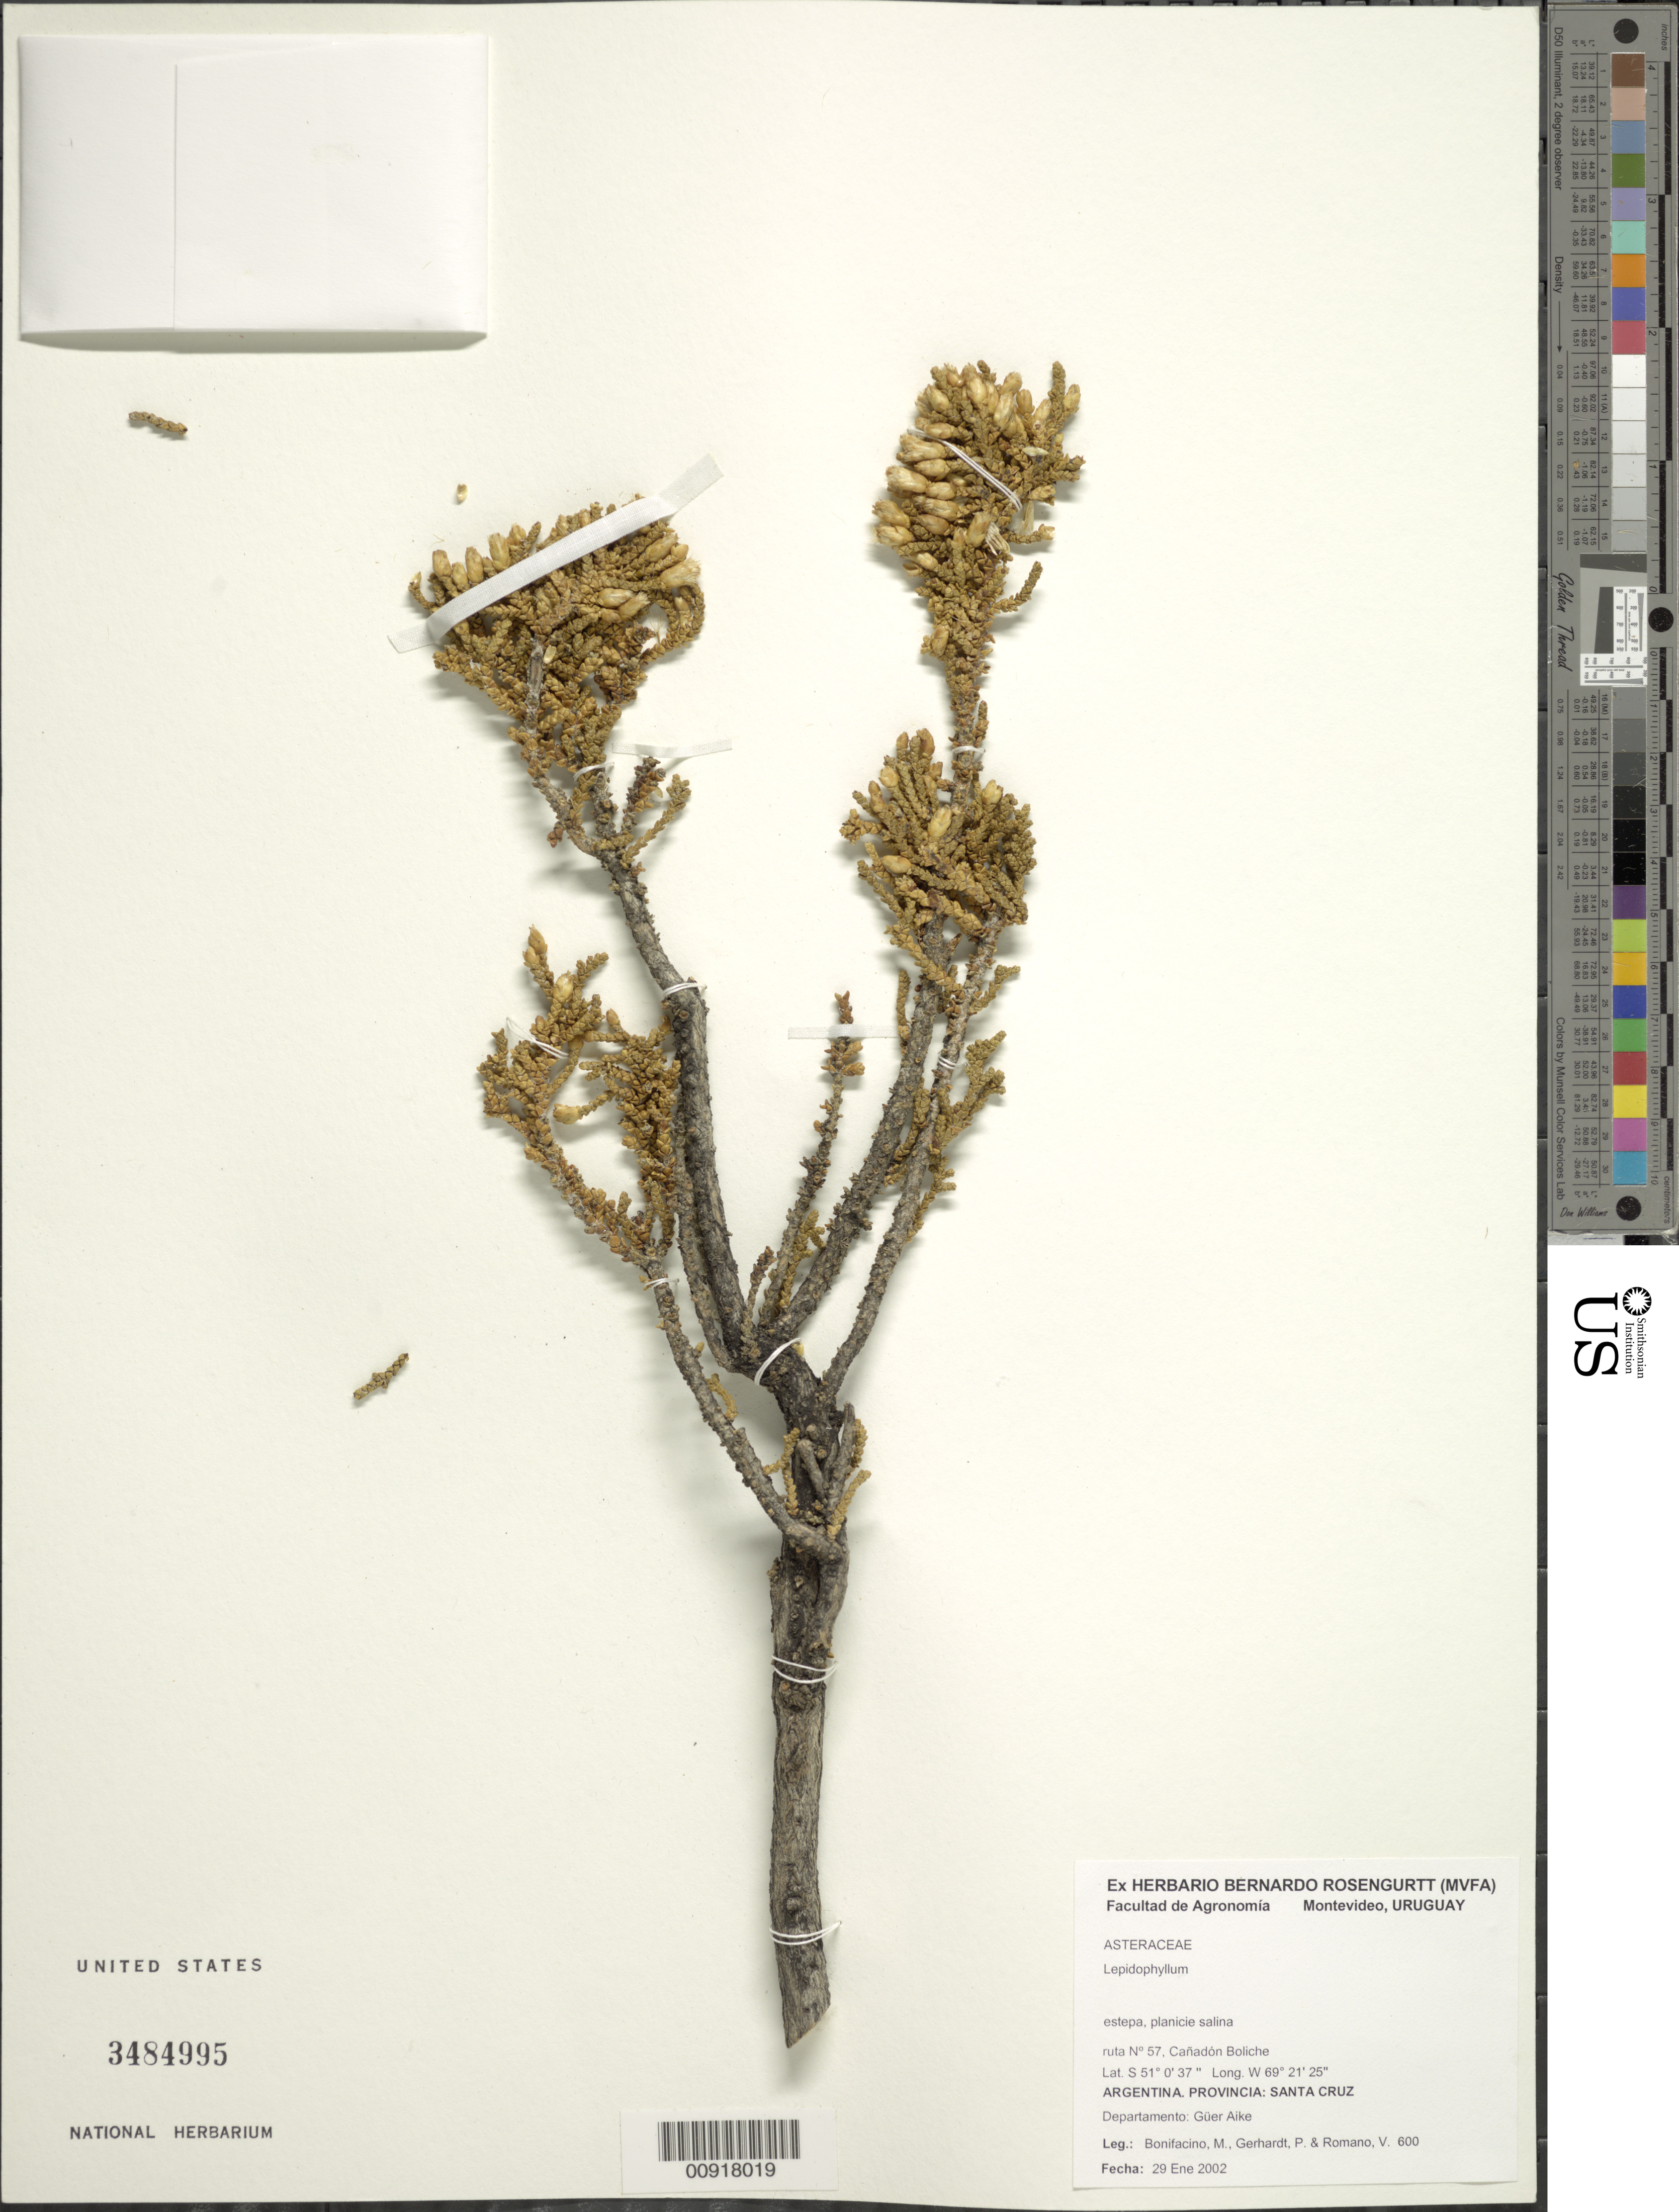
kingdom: Plantae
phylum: Tracheophyta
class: Magnoliopsida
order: Asterales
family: Asteraceae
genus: Lepidophyllum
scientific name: Lepidophyllum cupressiforme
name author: (Lam.) Cass.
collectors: M. Bonifacino, P. Gerhardt & V. Romano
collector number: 0600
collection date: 2002-01-28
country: Argentina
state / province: Tierra del Fuego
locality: Dpto. Río Grande, Ruta No. 57, Cañadón Boliche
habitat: Estepa, planicie salina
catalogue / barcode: US 3484995